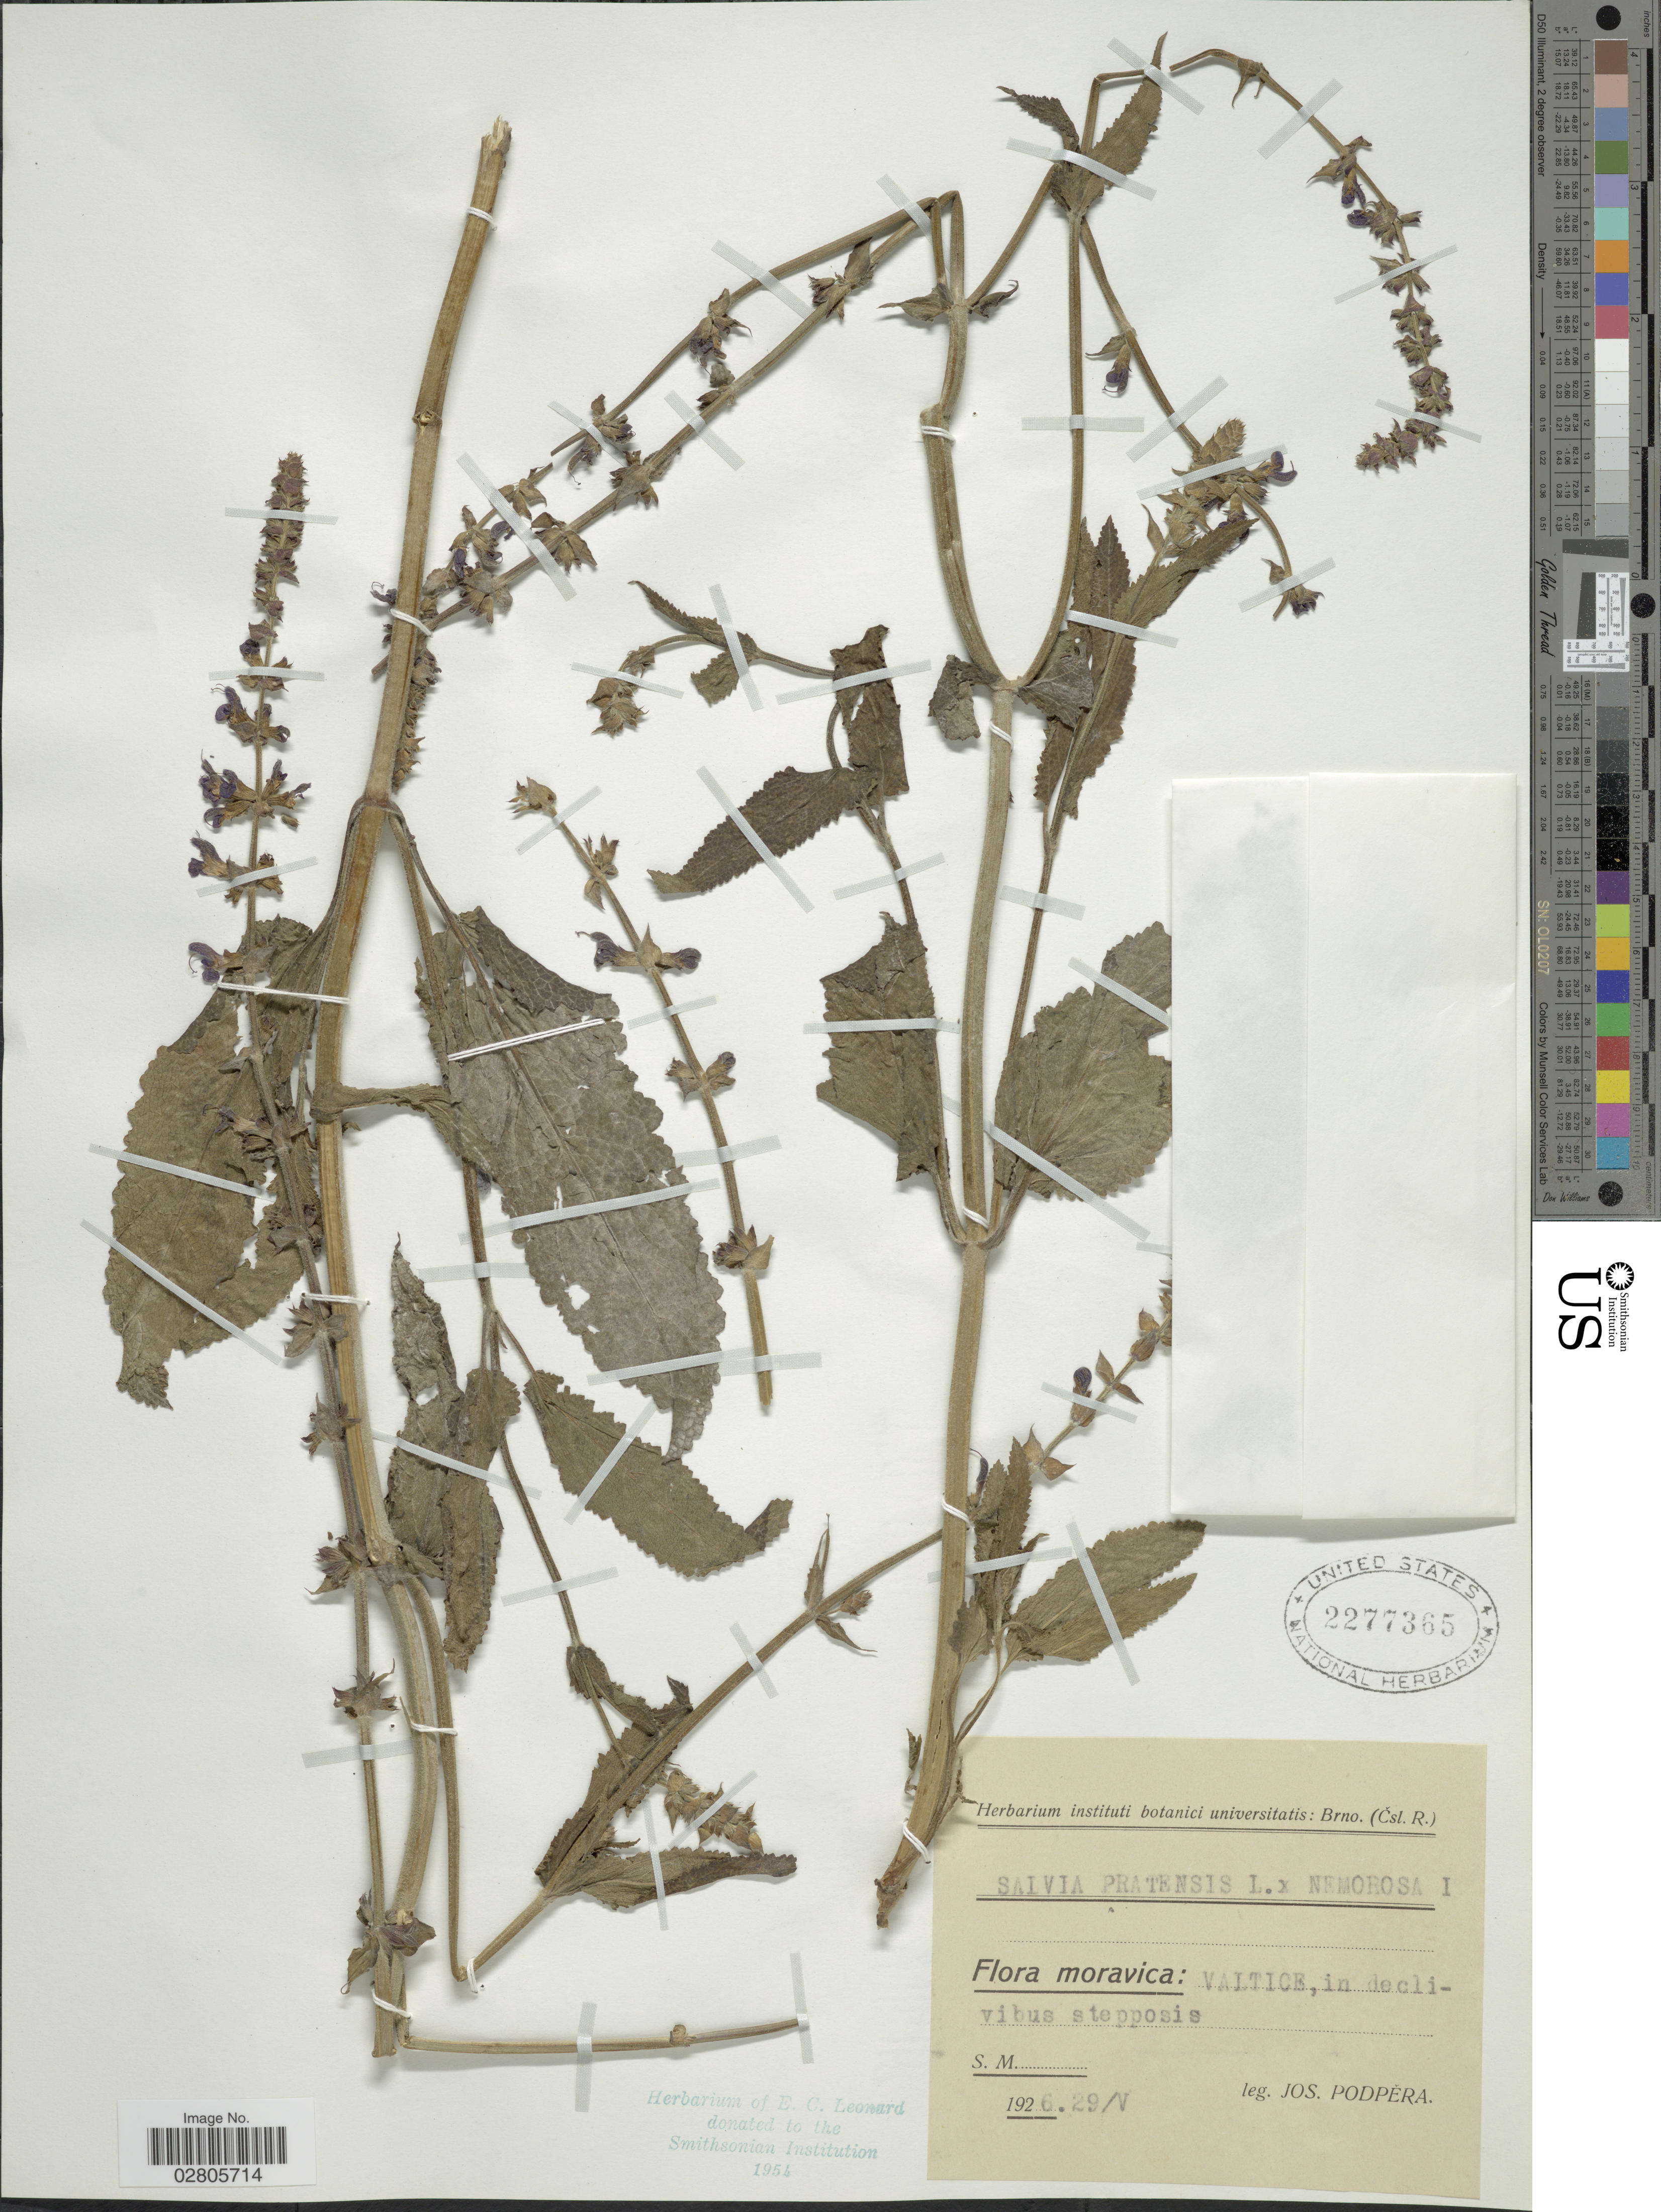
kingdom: Plantae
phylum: Tracheophyta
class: Magnoliopsida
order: Lamiales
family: Lamiaceae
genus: Salvia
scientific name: Salvia pratensis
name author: L.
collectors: J. Podpera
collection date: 1926-05-29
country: Czechia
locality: Moravica: Valtice, in declivibus stepposis.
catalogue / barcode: US 2277365